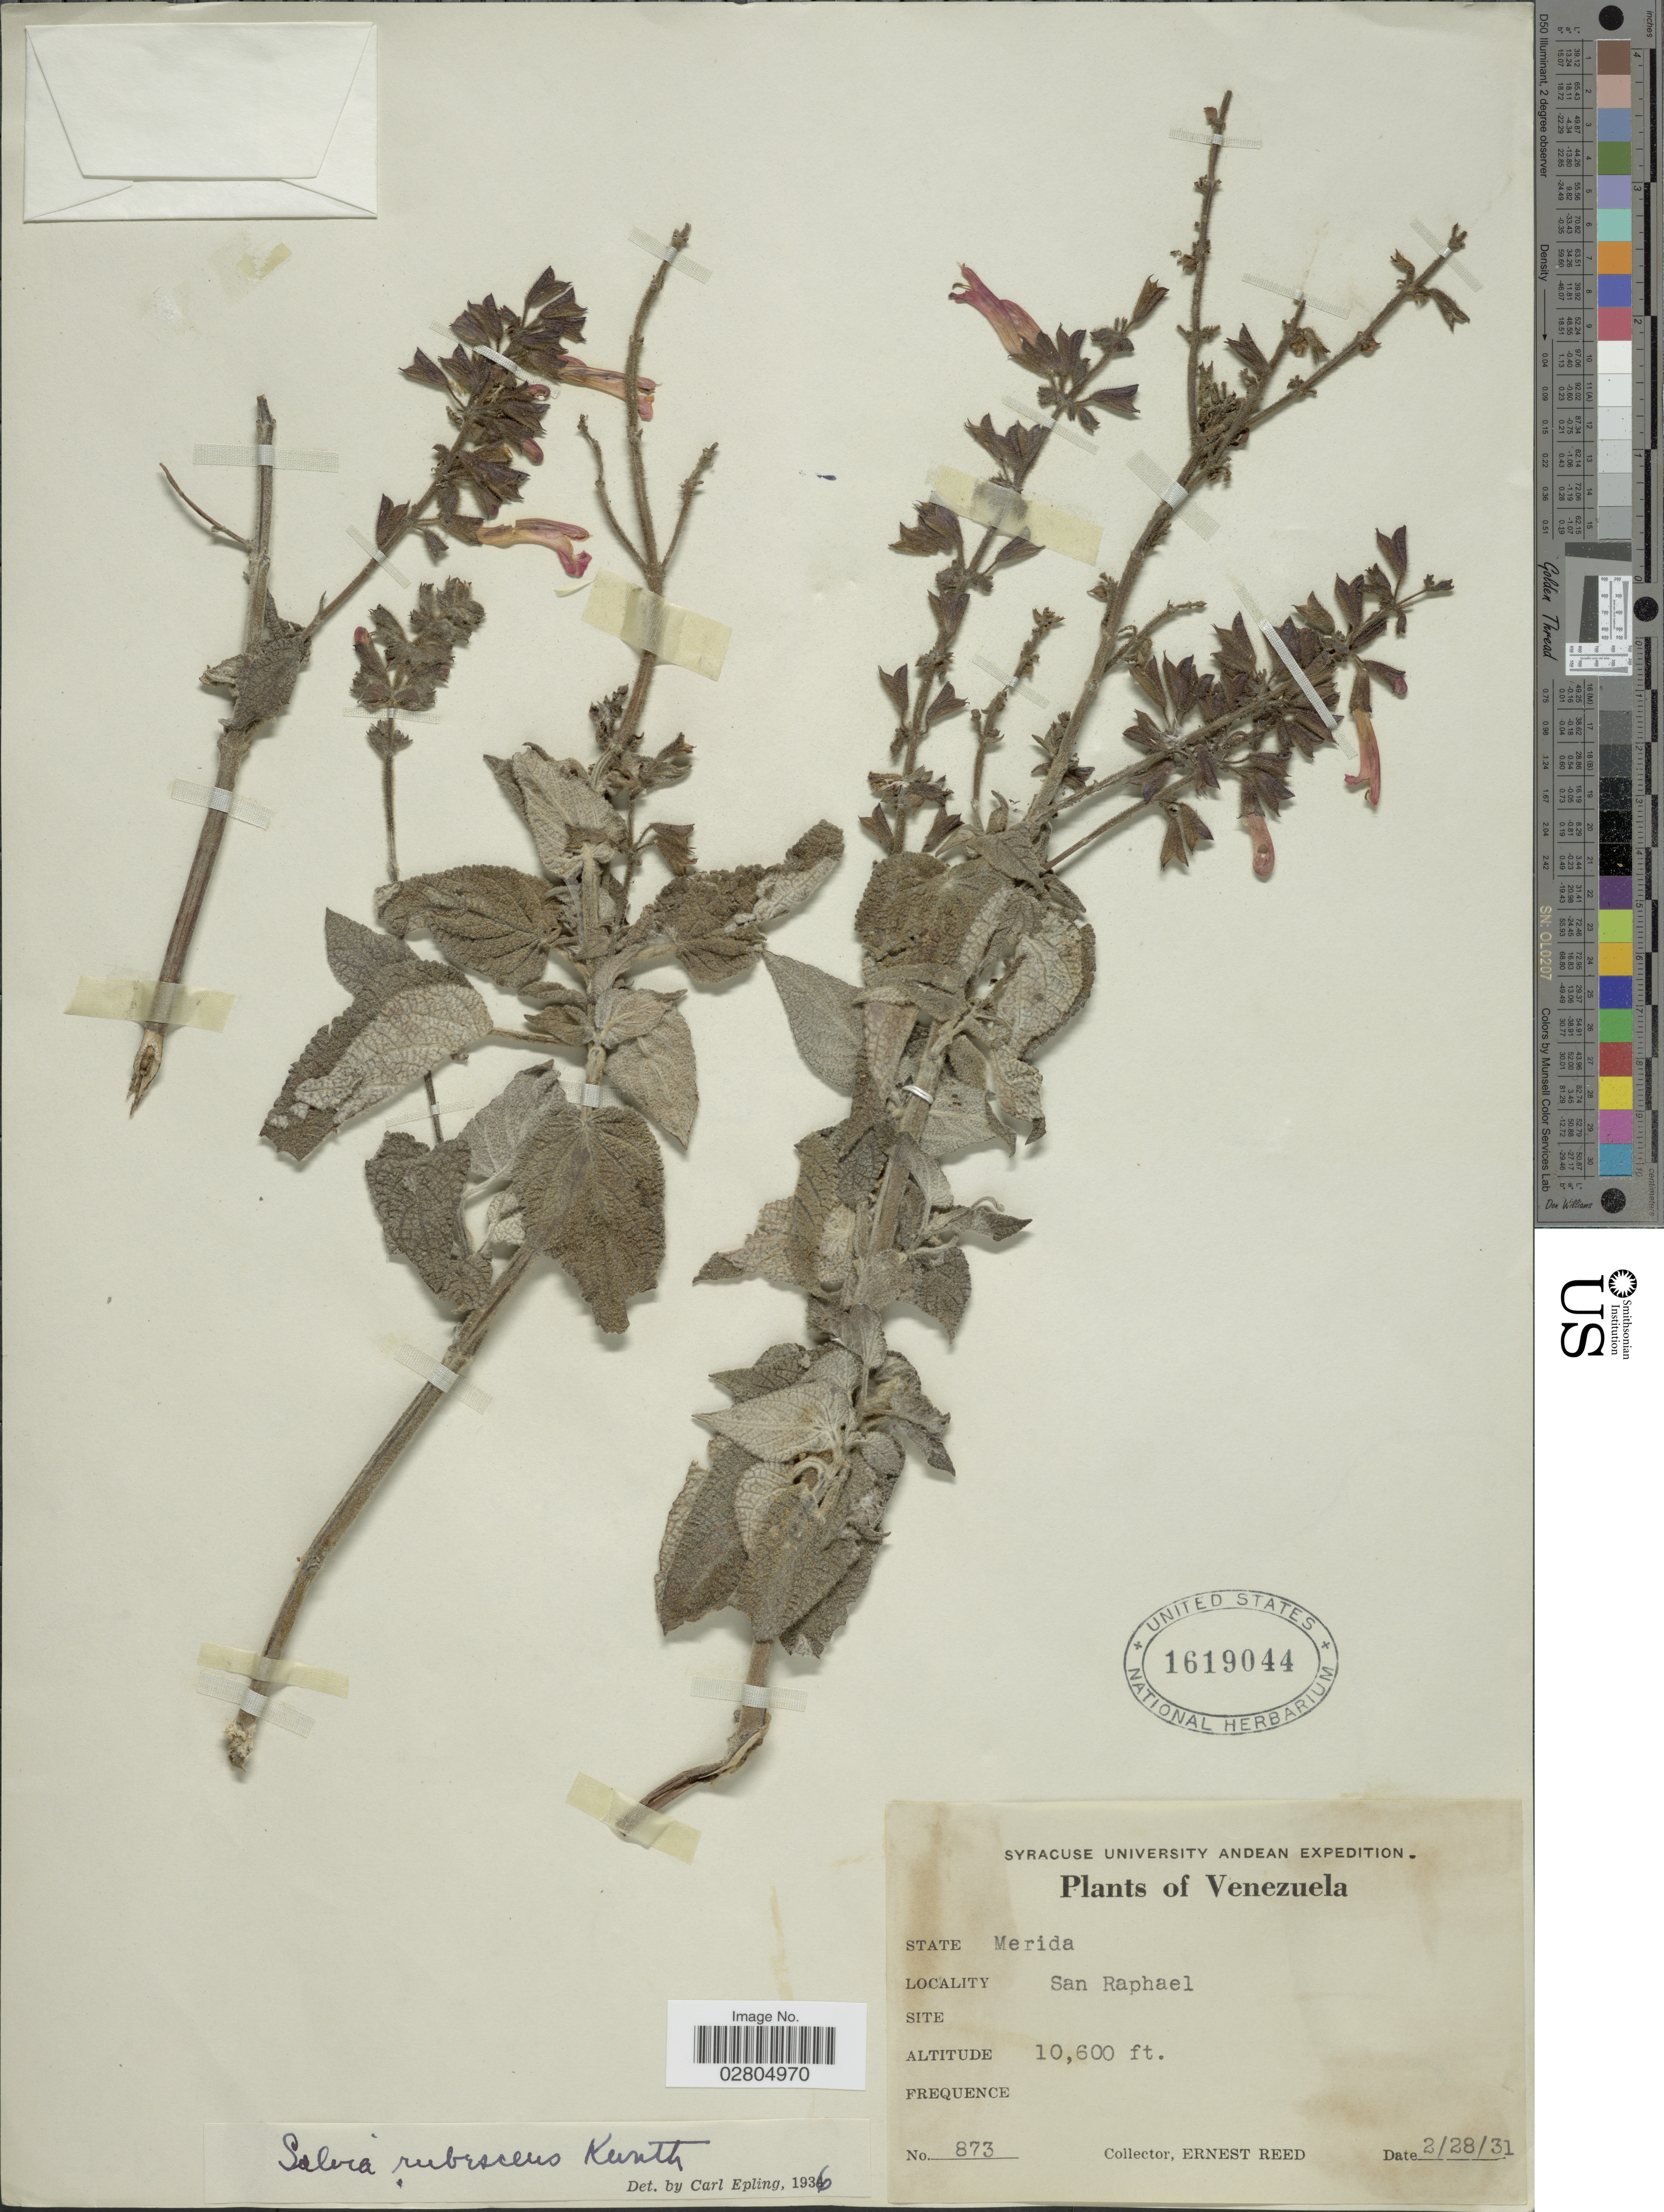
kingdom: Plantae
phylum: Tracheophyta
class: Magnoliopsida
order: Lamiales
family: Lamiaceae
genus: Salvia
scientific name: Salvia rubescens subsp. truxillensis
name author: (Briq.) J.R.I. Wood & Harley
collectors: E. Reed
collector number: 873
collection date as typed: Transcribed d/m/y: 28/2/31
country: Venezuela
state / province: Mérida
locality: San Raphael.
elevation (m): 3231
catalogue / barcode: US 1619044